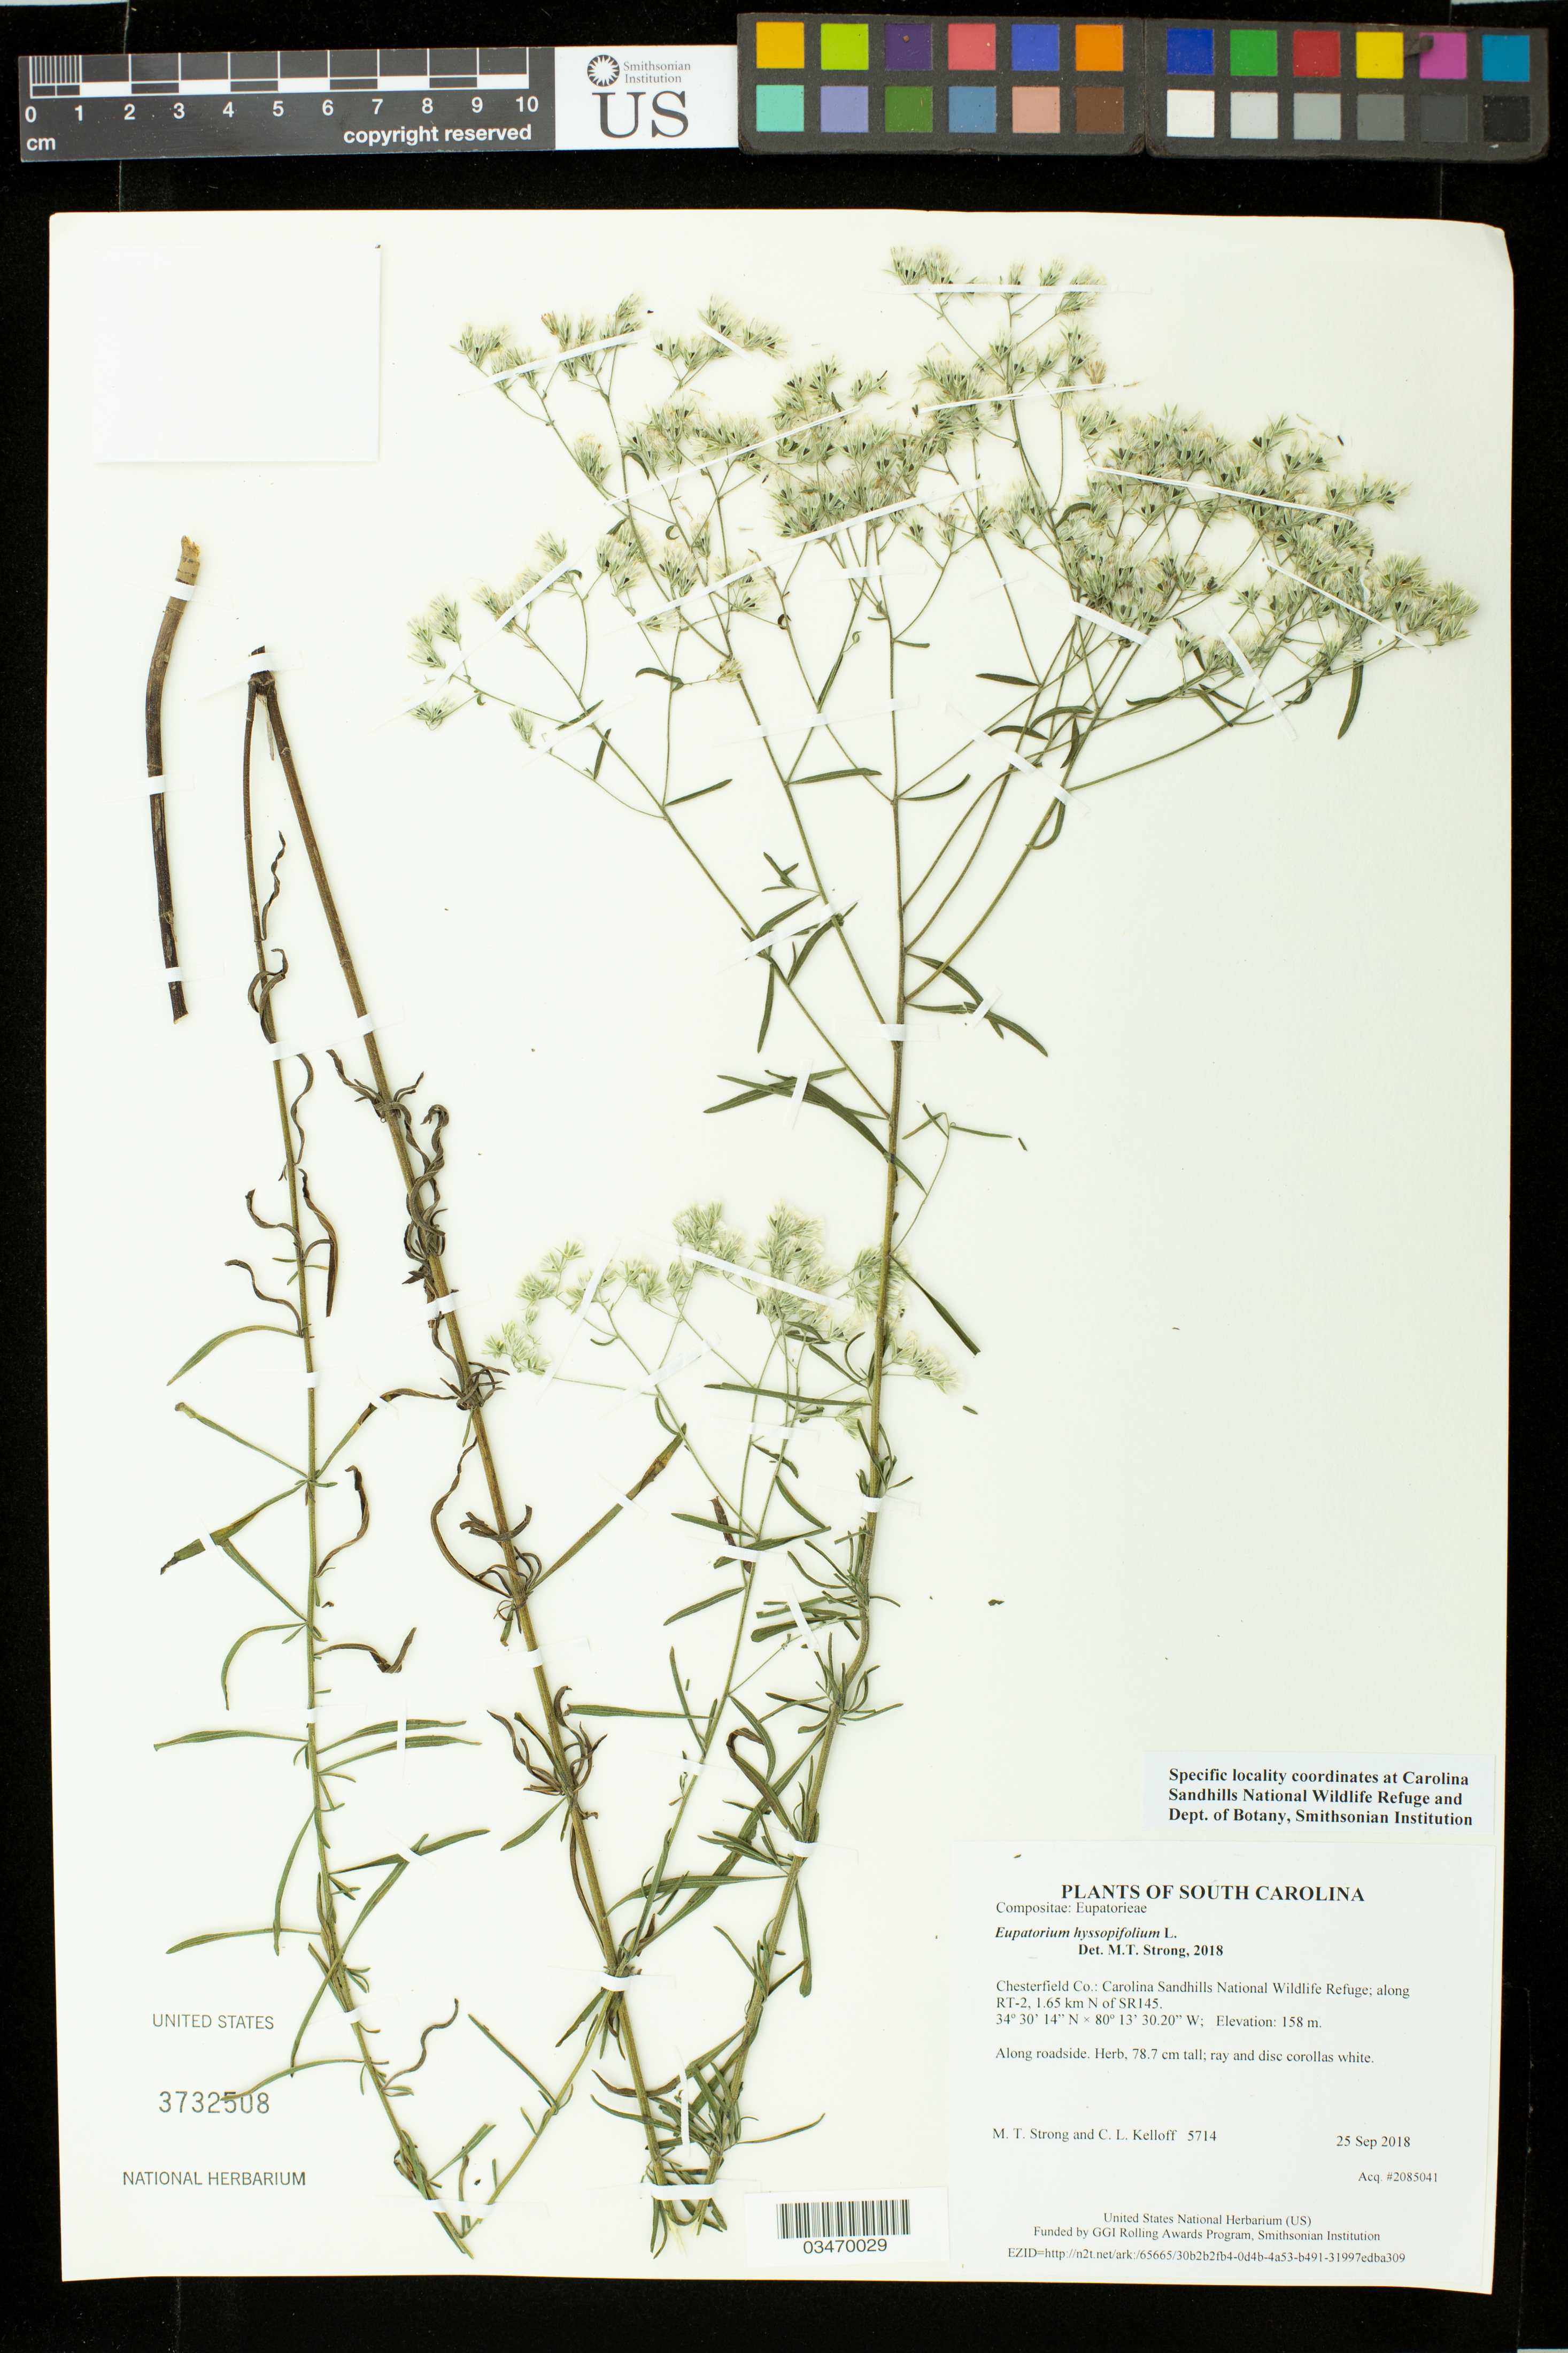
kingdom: Plantae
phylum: Tracheophyta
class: Magnoliopsida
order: Asterales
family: Asteraceae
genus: Eupatorium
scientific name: Eupatorium hyssopifolium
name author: L.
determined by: Strong, M. T., (US), Smithsonian Institution - National Museum of Natural History (UNITED STATES)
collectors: M. T. Strong & C. L. Kelloff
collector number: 5714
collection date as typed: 25 Sep 2018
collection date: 2018-09-25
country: United States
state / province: South Carolina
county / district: Chesterfield Co.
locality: Carolina Sandhills National Wildlife Refuge; along RT-2, 1.65 km N of SR145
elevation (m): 158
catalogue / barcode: US 3732508